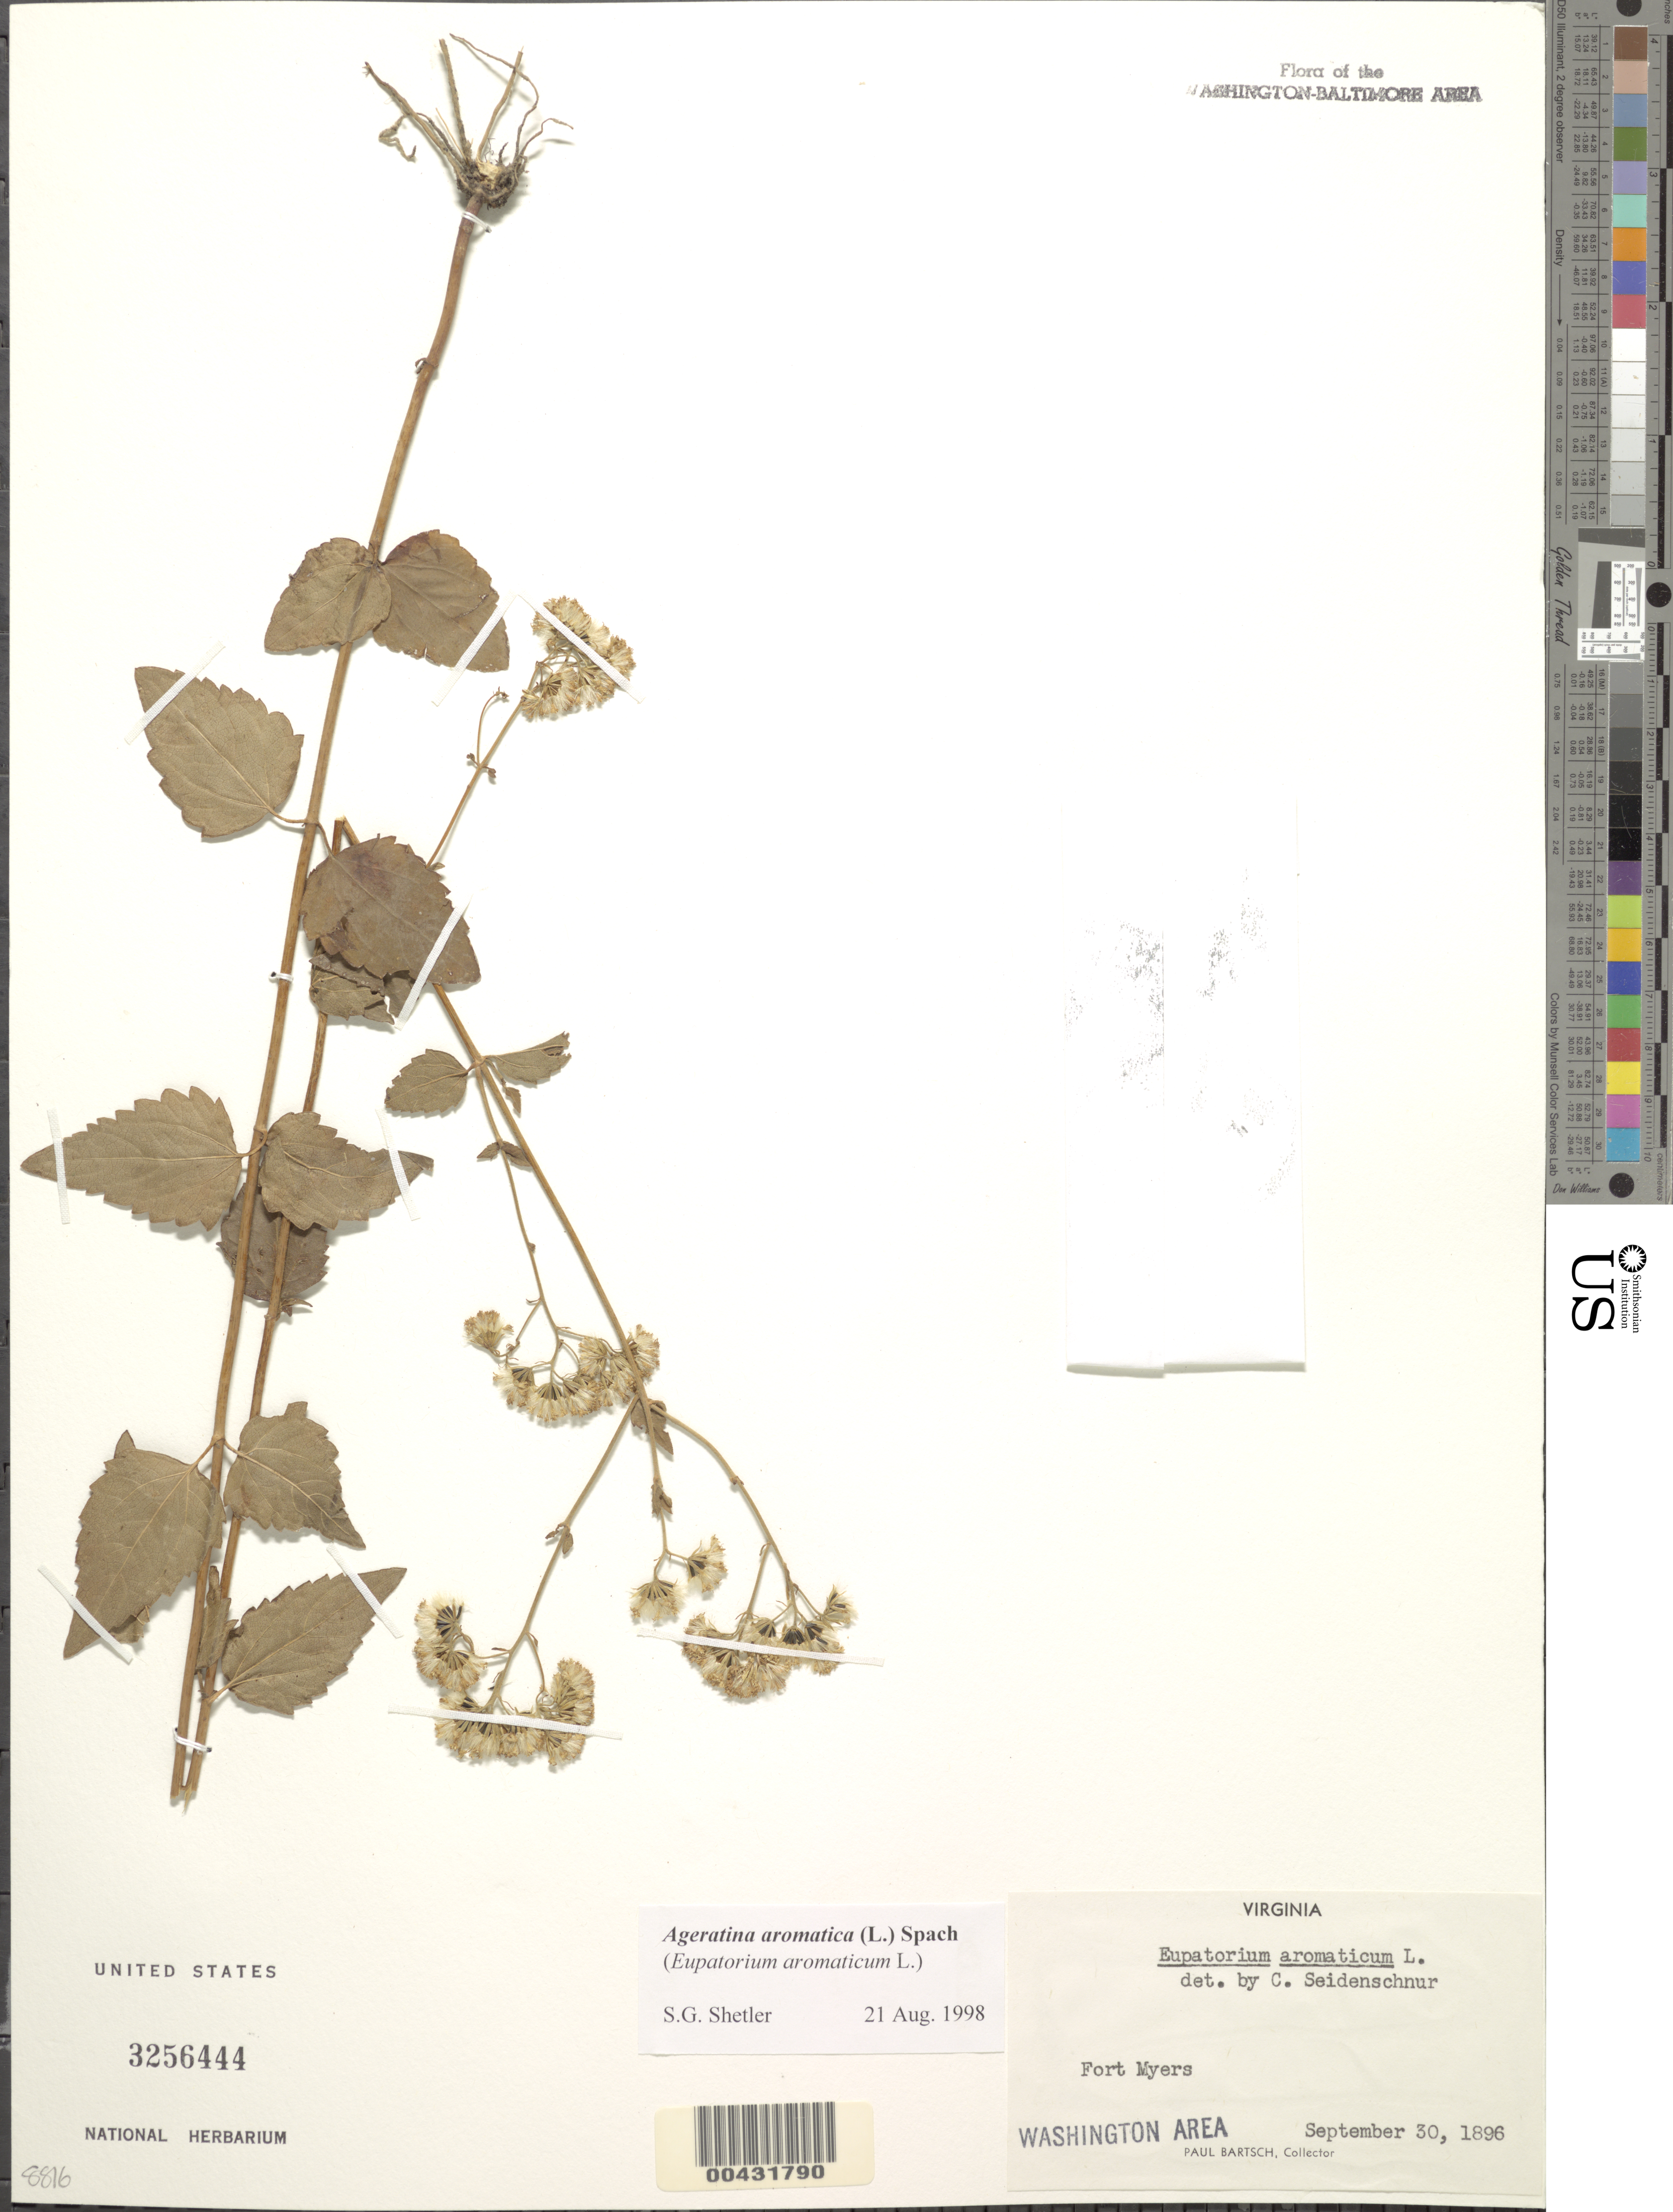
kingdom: Plantae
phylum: Tracheophyta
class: Magnoliopsida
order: Asterales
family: Asteraceae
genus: Ageratina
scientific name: Ageratina aromatica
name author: (L.) Spach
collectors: P. Bartsch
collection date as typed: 30 Sep 1896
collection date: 1896-09-30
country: United States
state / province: Virginia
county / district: Arlington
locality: Fort Myers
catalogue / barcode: US 3256444